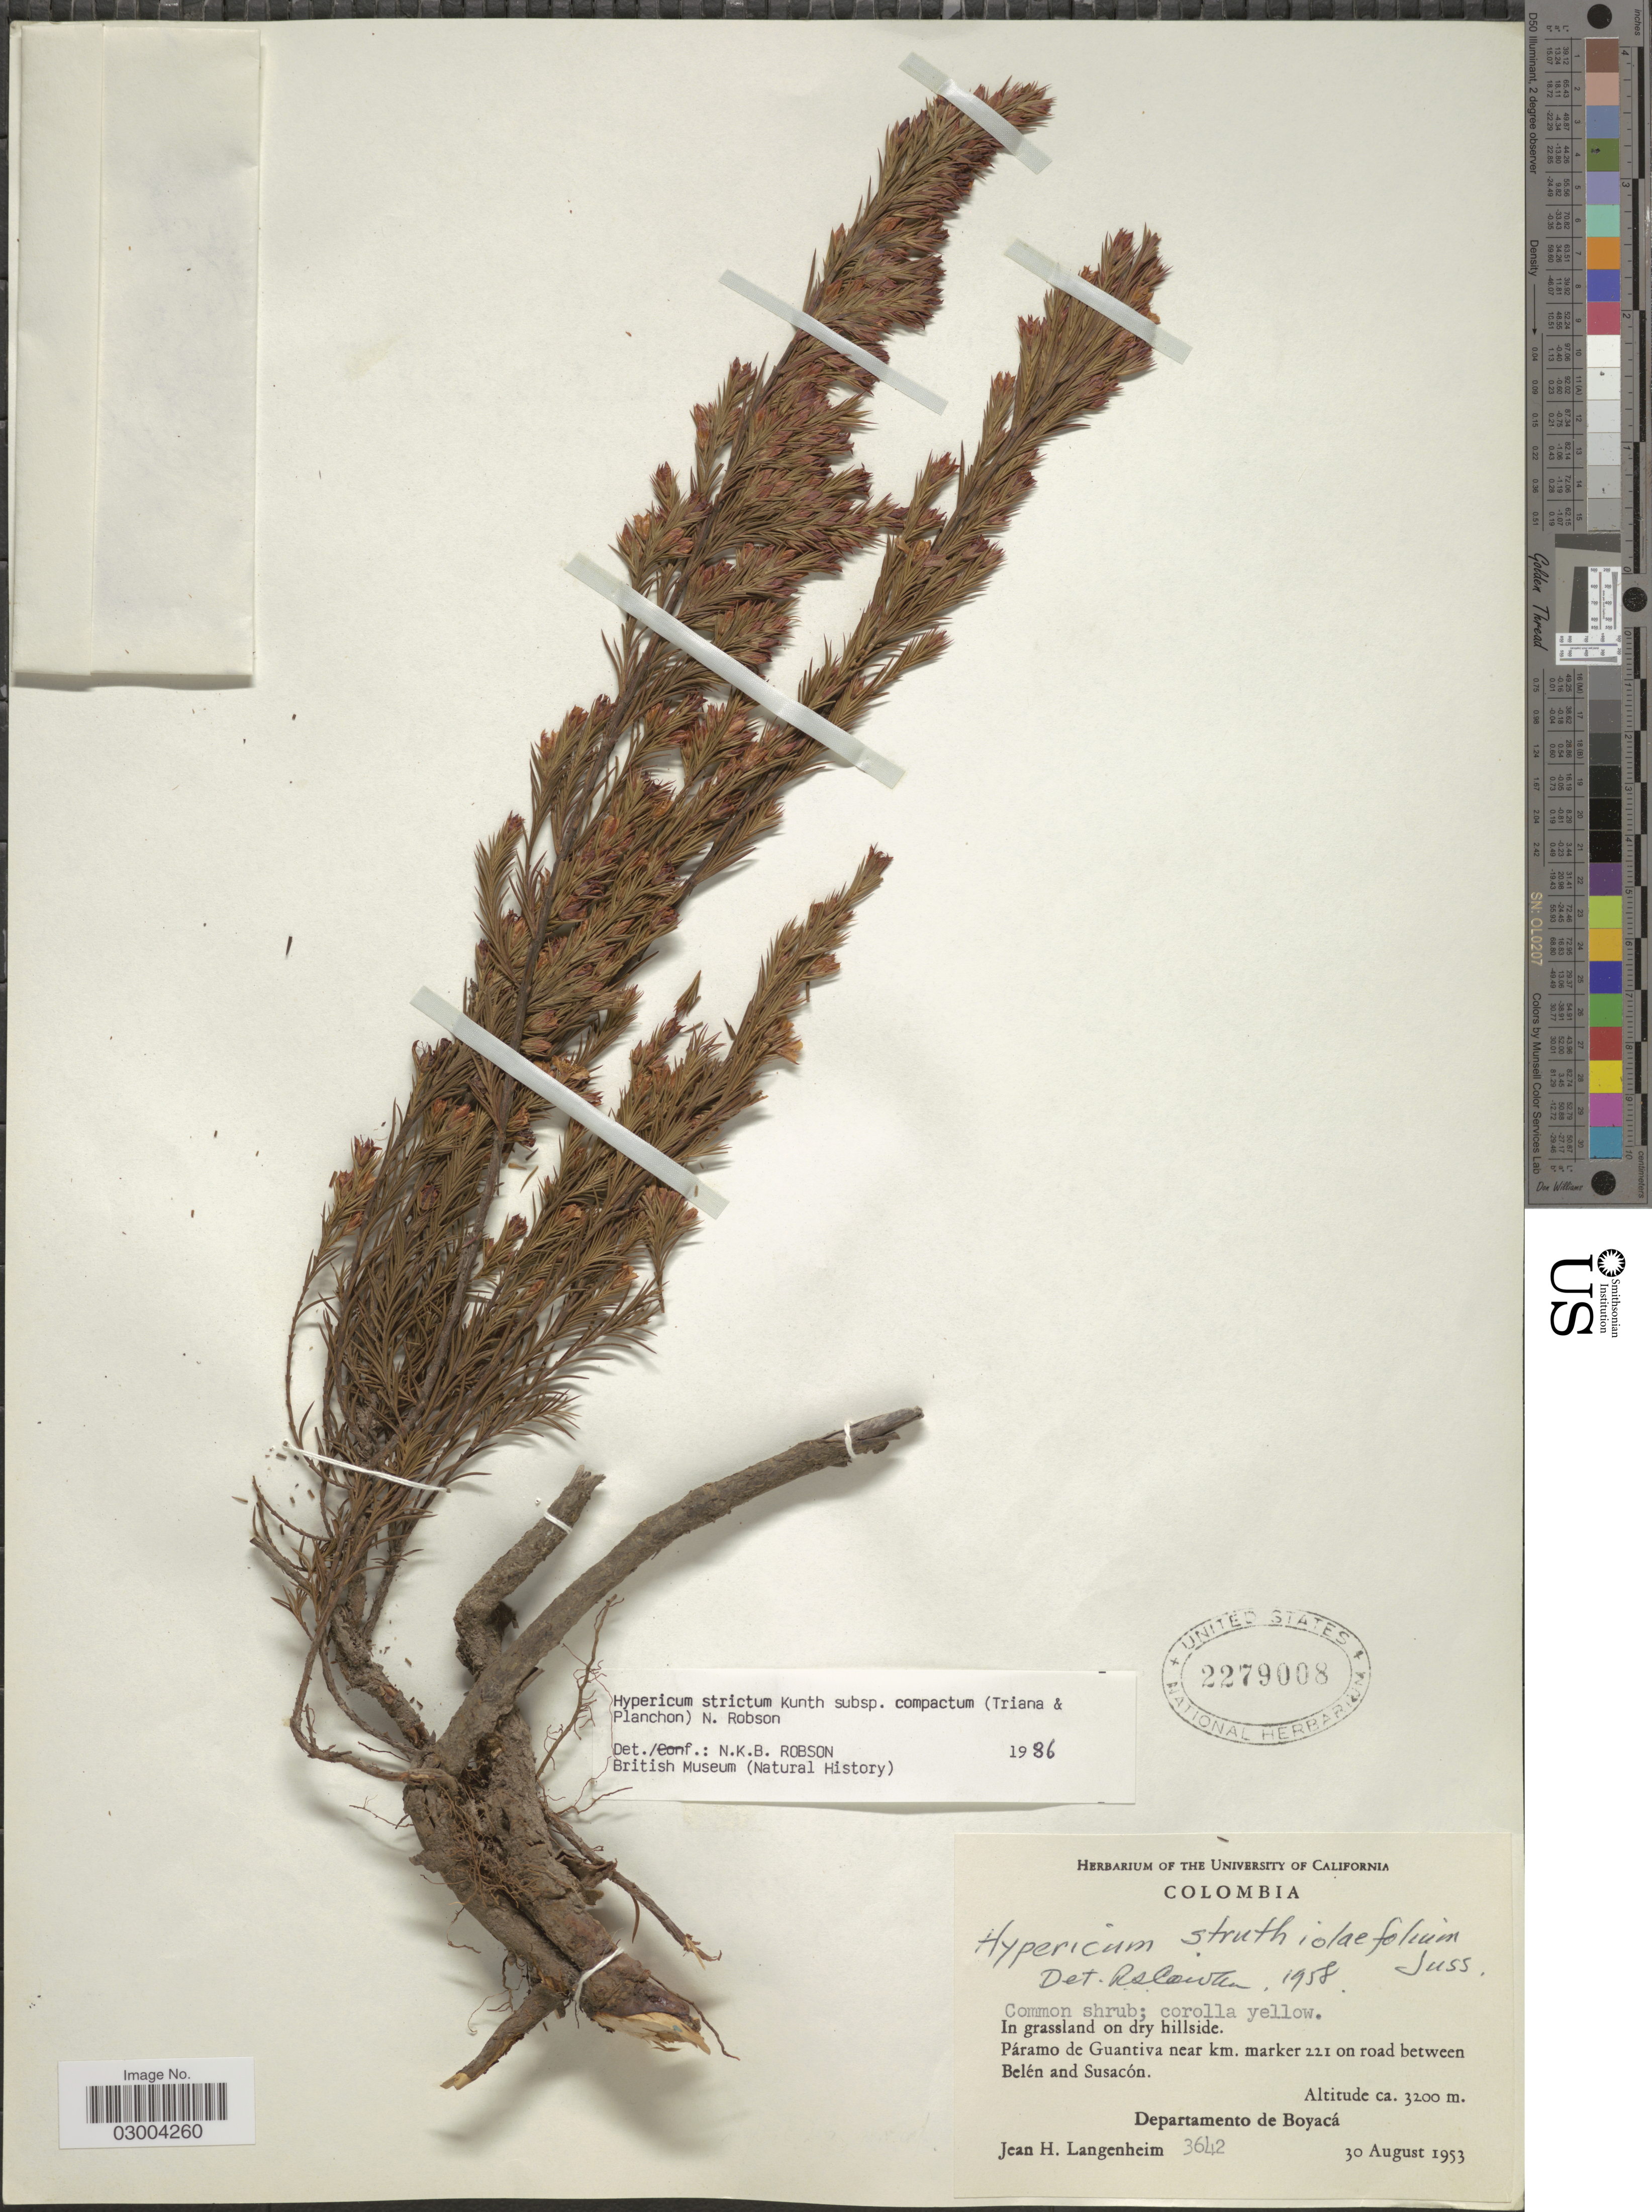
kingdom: Plantae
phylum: Tracheophyta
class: Magnoliopsida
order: Malpighiales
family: Hypericaceae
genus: Hypericum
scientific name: Hypericum marahuacanum subsp. compactum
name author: (Triana & Planch.) N. Robson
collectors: J. H. Langenheim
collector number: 3642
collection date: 1953-08-30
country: Colombia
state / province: Boyacá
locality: Páramo de Guantiva near km. marker 221 on road between Belén and Susacón. Departamento de Boyacá.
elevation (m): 3200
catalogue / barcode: US 2279008